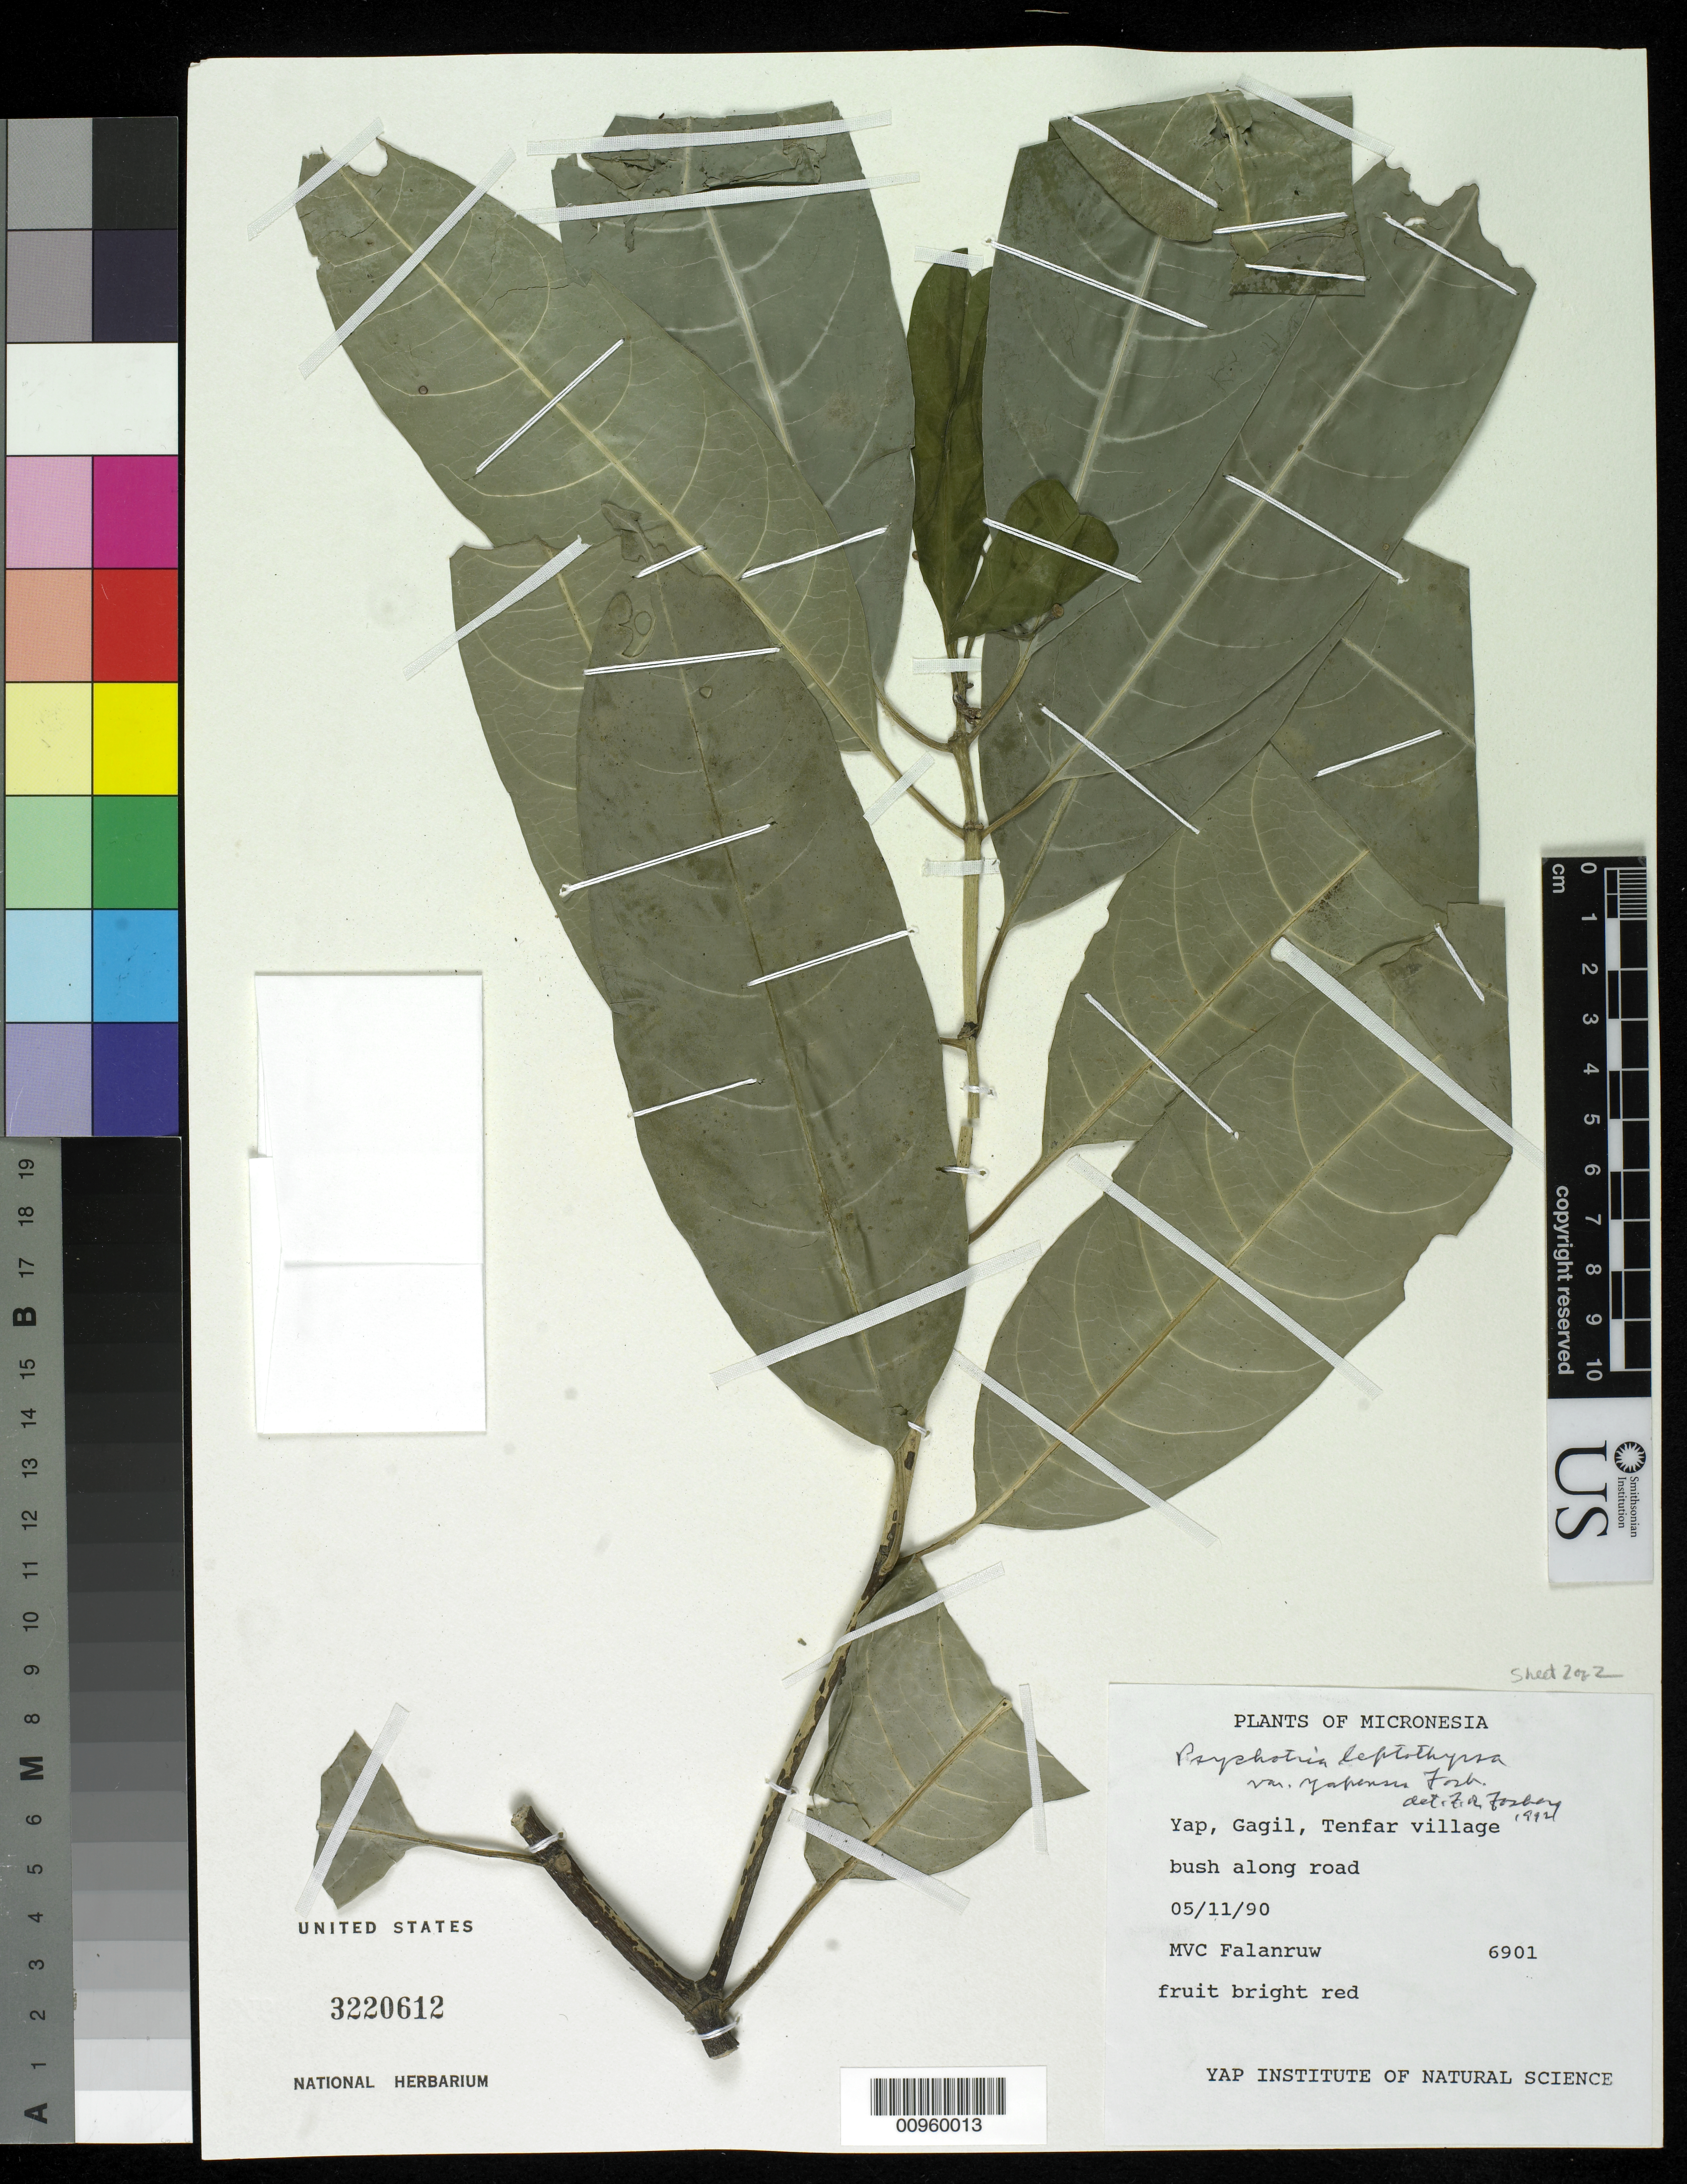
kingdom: Plantae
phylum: Tracheophyta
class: Magnoliopsida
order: Gentianales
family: Rubiaceae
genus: Psychotria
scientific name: Psychotria leptothyrsa var. yapensis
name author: Fosberg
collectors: M. V. Falanruw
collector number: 6901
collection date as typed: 11 May 1990 or 05 Nov 1990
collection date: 1990-05-11 or 1990-11-05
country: Micronesia, Federated States of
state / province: Yap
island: Gagil Tamil [Gagil-Tomil]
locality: Gagil, Tenfar village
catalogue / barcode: US 3220612